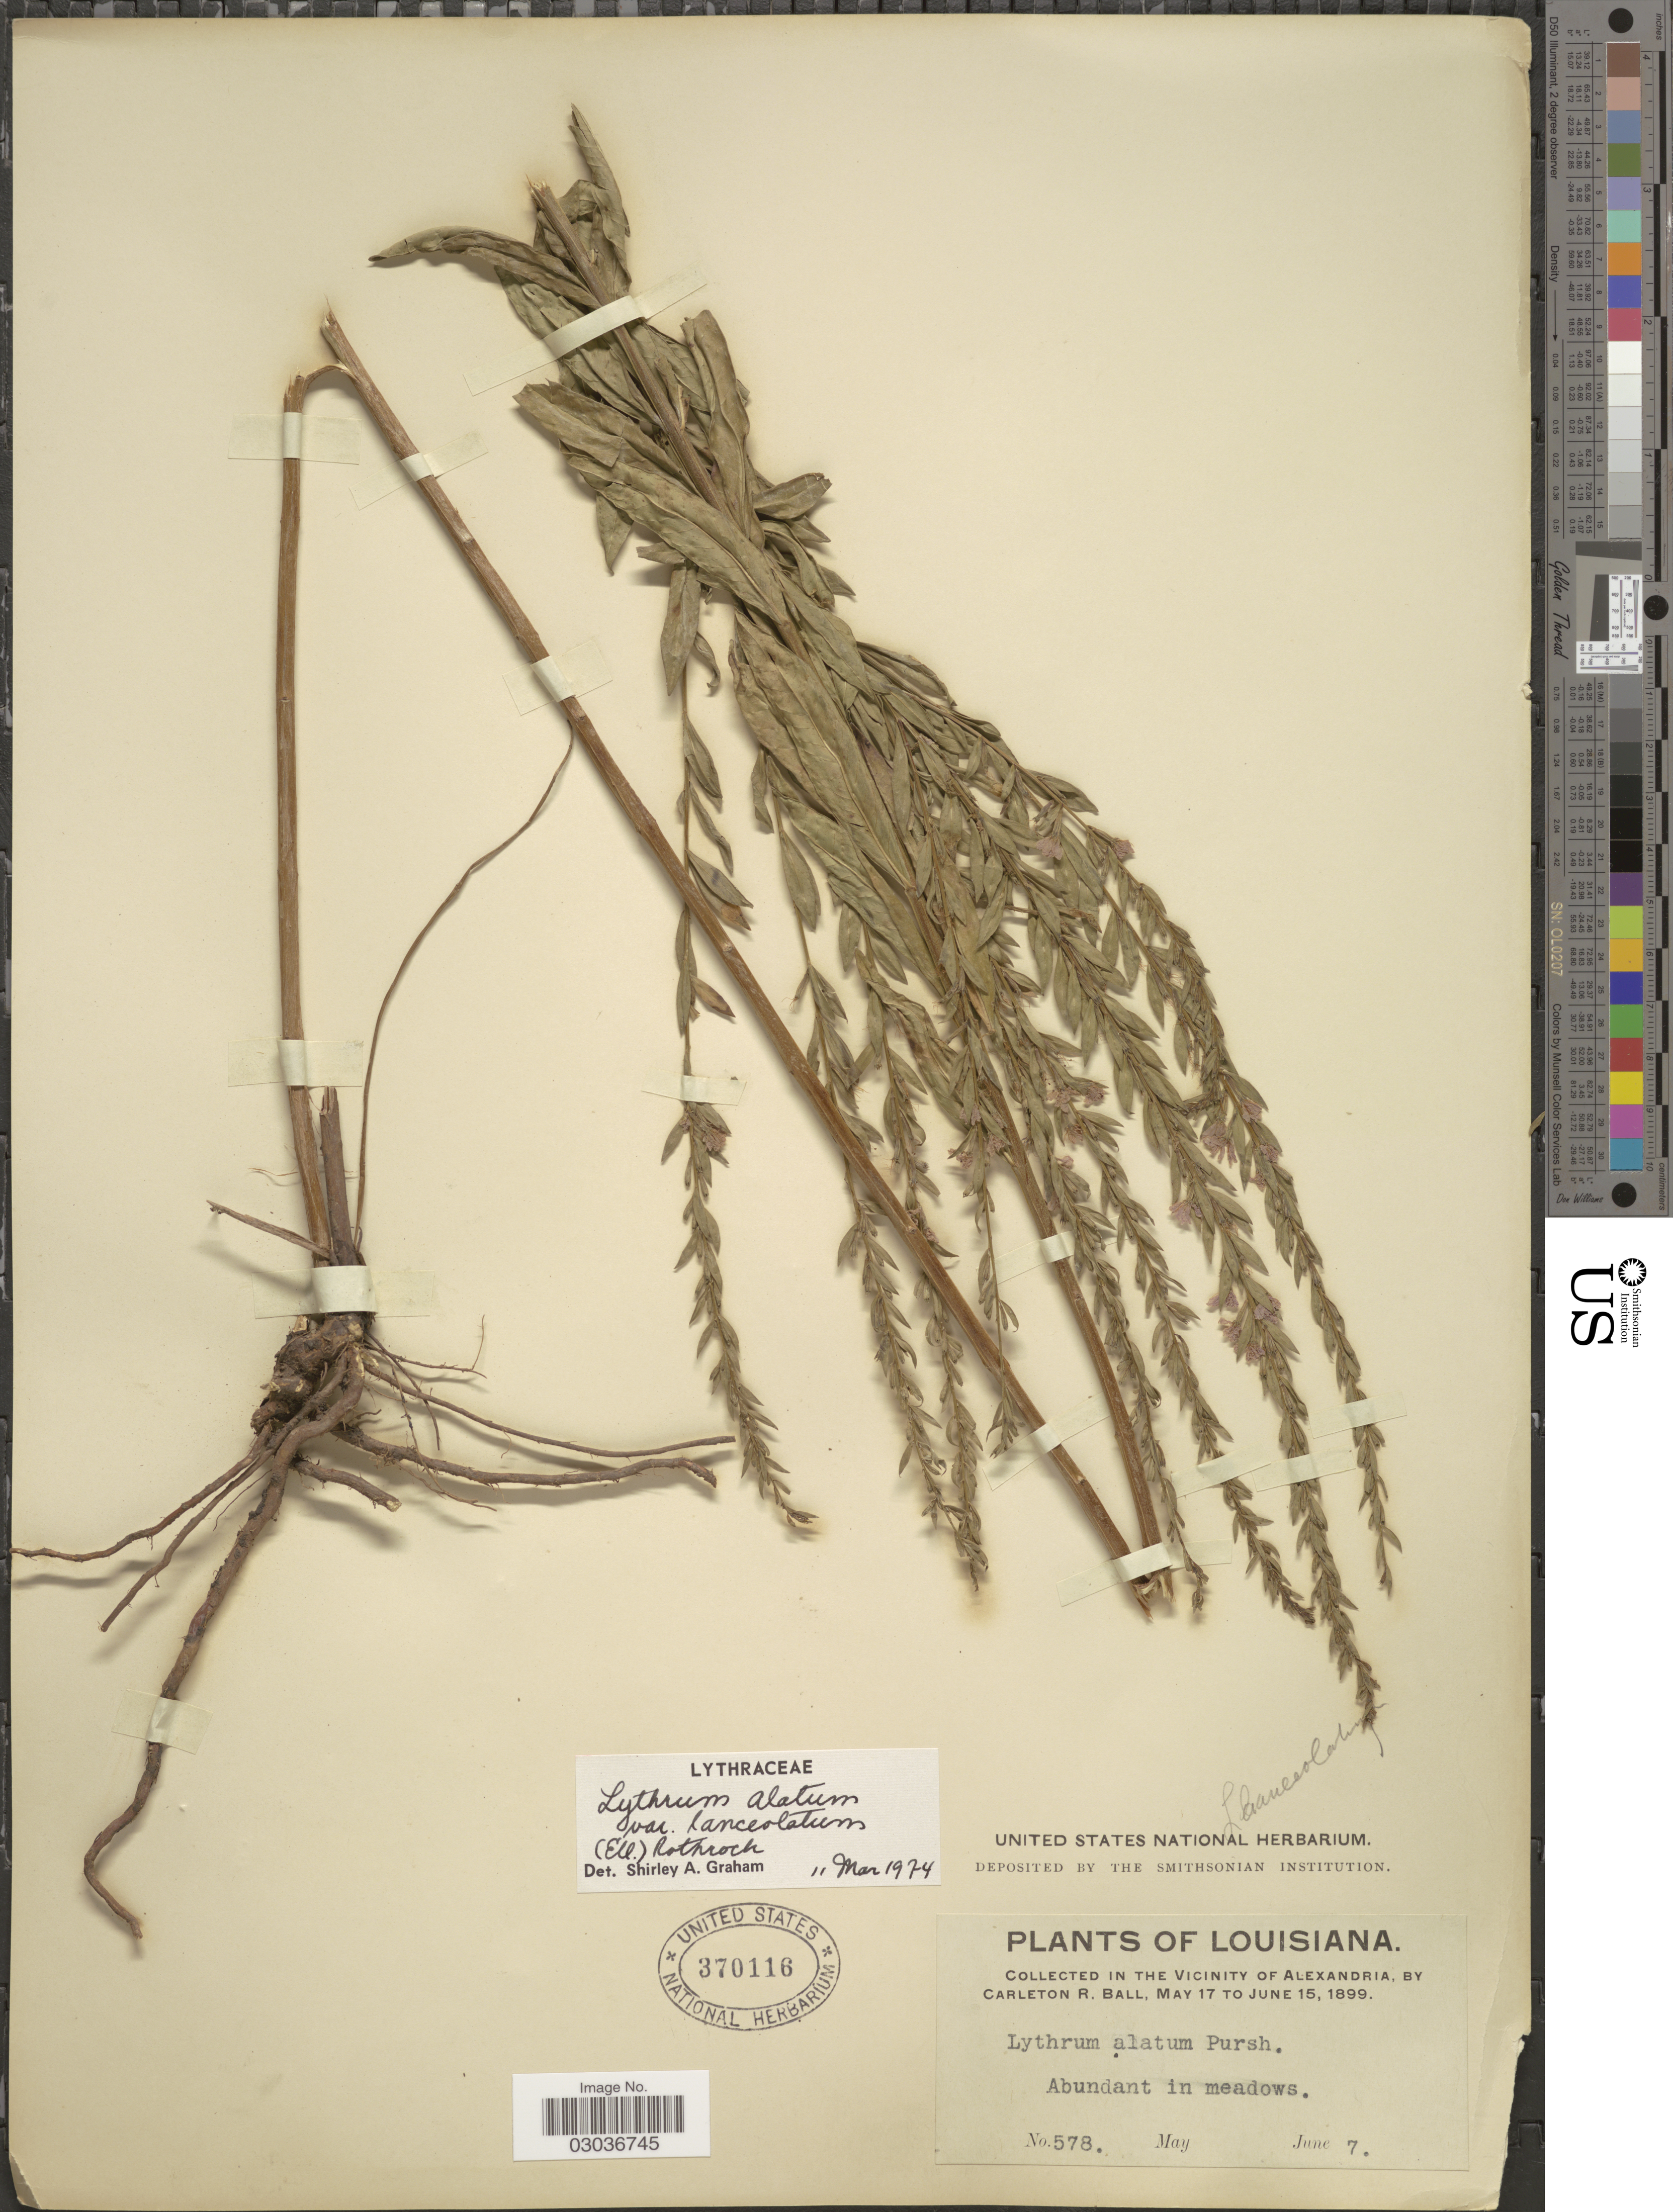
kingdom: Plantae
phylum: Tracheophyta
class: Magnoliopsida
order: Myrtales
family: Lythraceae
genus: Lythrum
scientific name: Lythrum alatum var. lanceolatum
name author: (Elliott) A. Gray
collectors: C. R. Ball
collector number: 578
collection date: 1899-06-07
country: United States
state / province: Louisiana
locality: Collected in the vicinity of Alexandria.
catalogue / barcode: US 370116